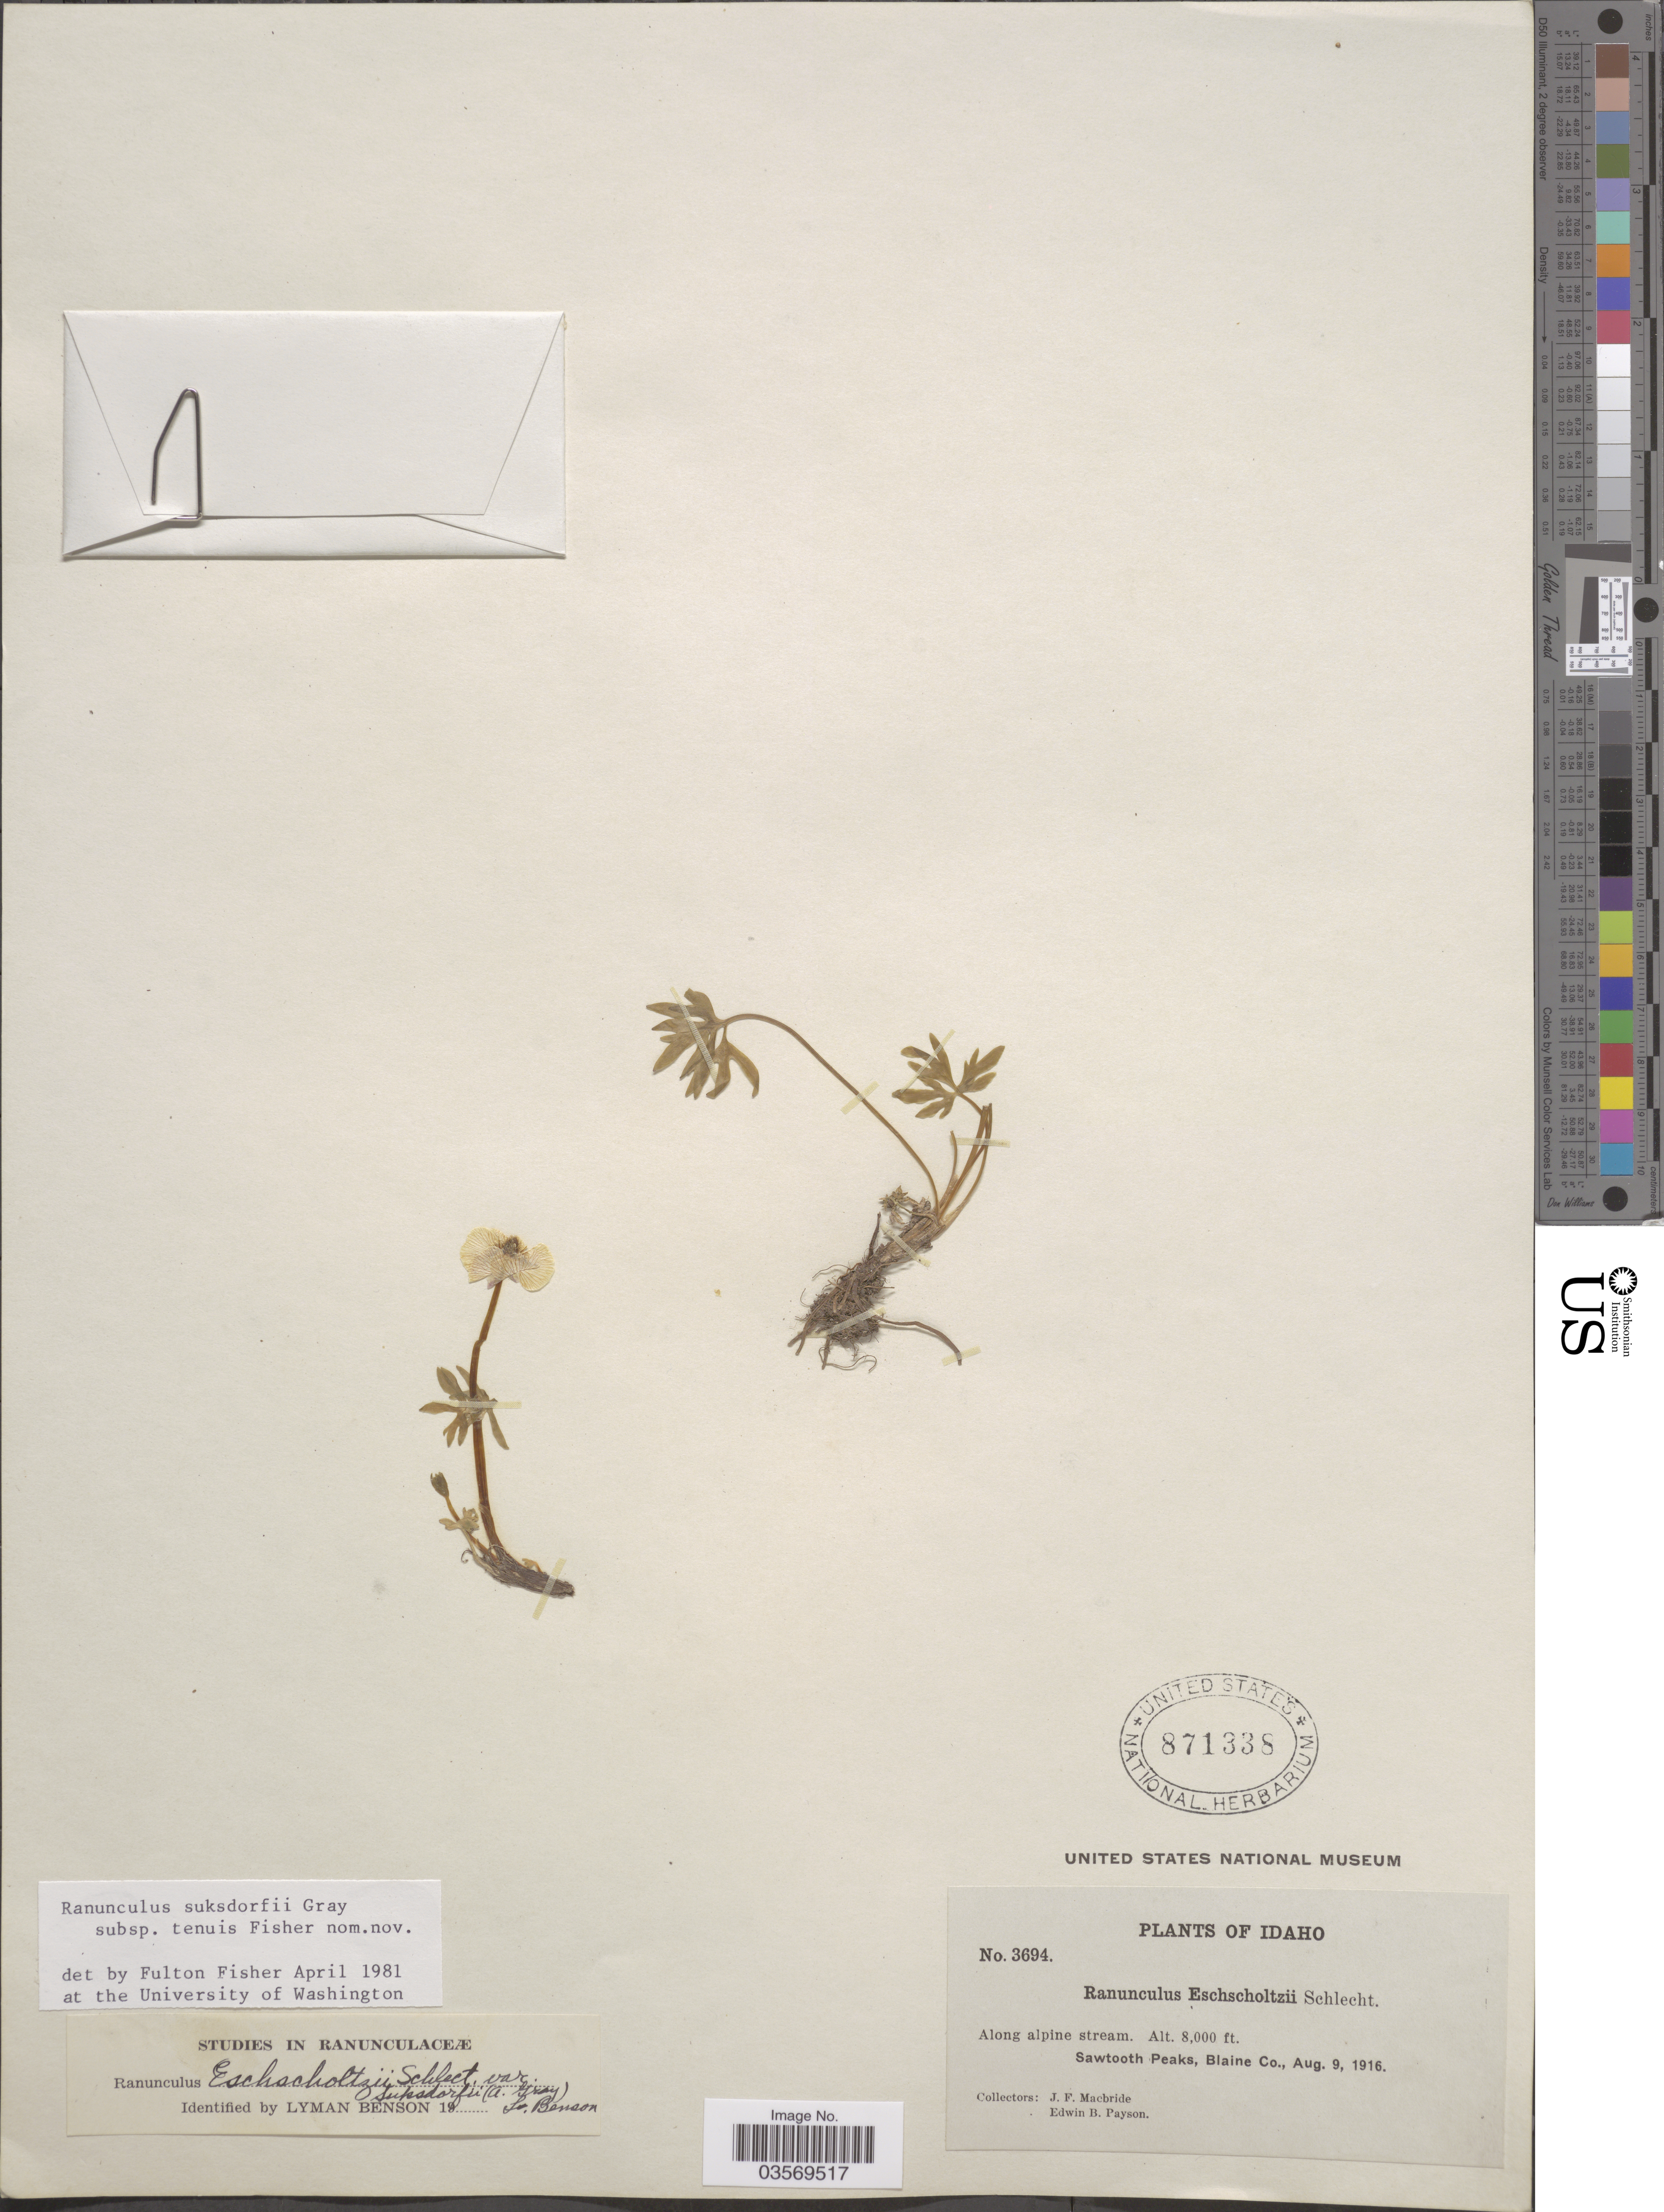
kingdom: Plantae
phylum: Tracheophyta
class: Magnoliopsida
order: Ranunculales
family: Ranunculaceae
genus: Ranunculus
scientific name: Ranunculus suksdorfii subsp. tenuis F.J.F. Fisher, nom. nov. ined.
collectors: J. F. Macbride & E. B. Payson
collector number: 3694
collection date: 1916-08-09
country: United States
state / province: Idaho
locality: Sawtooth Peaks, Blaine Co.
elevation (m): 2438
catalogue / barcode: US 871338